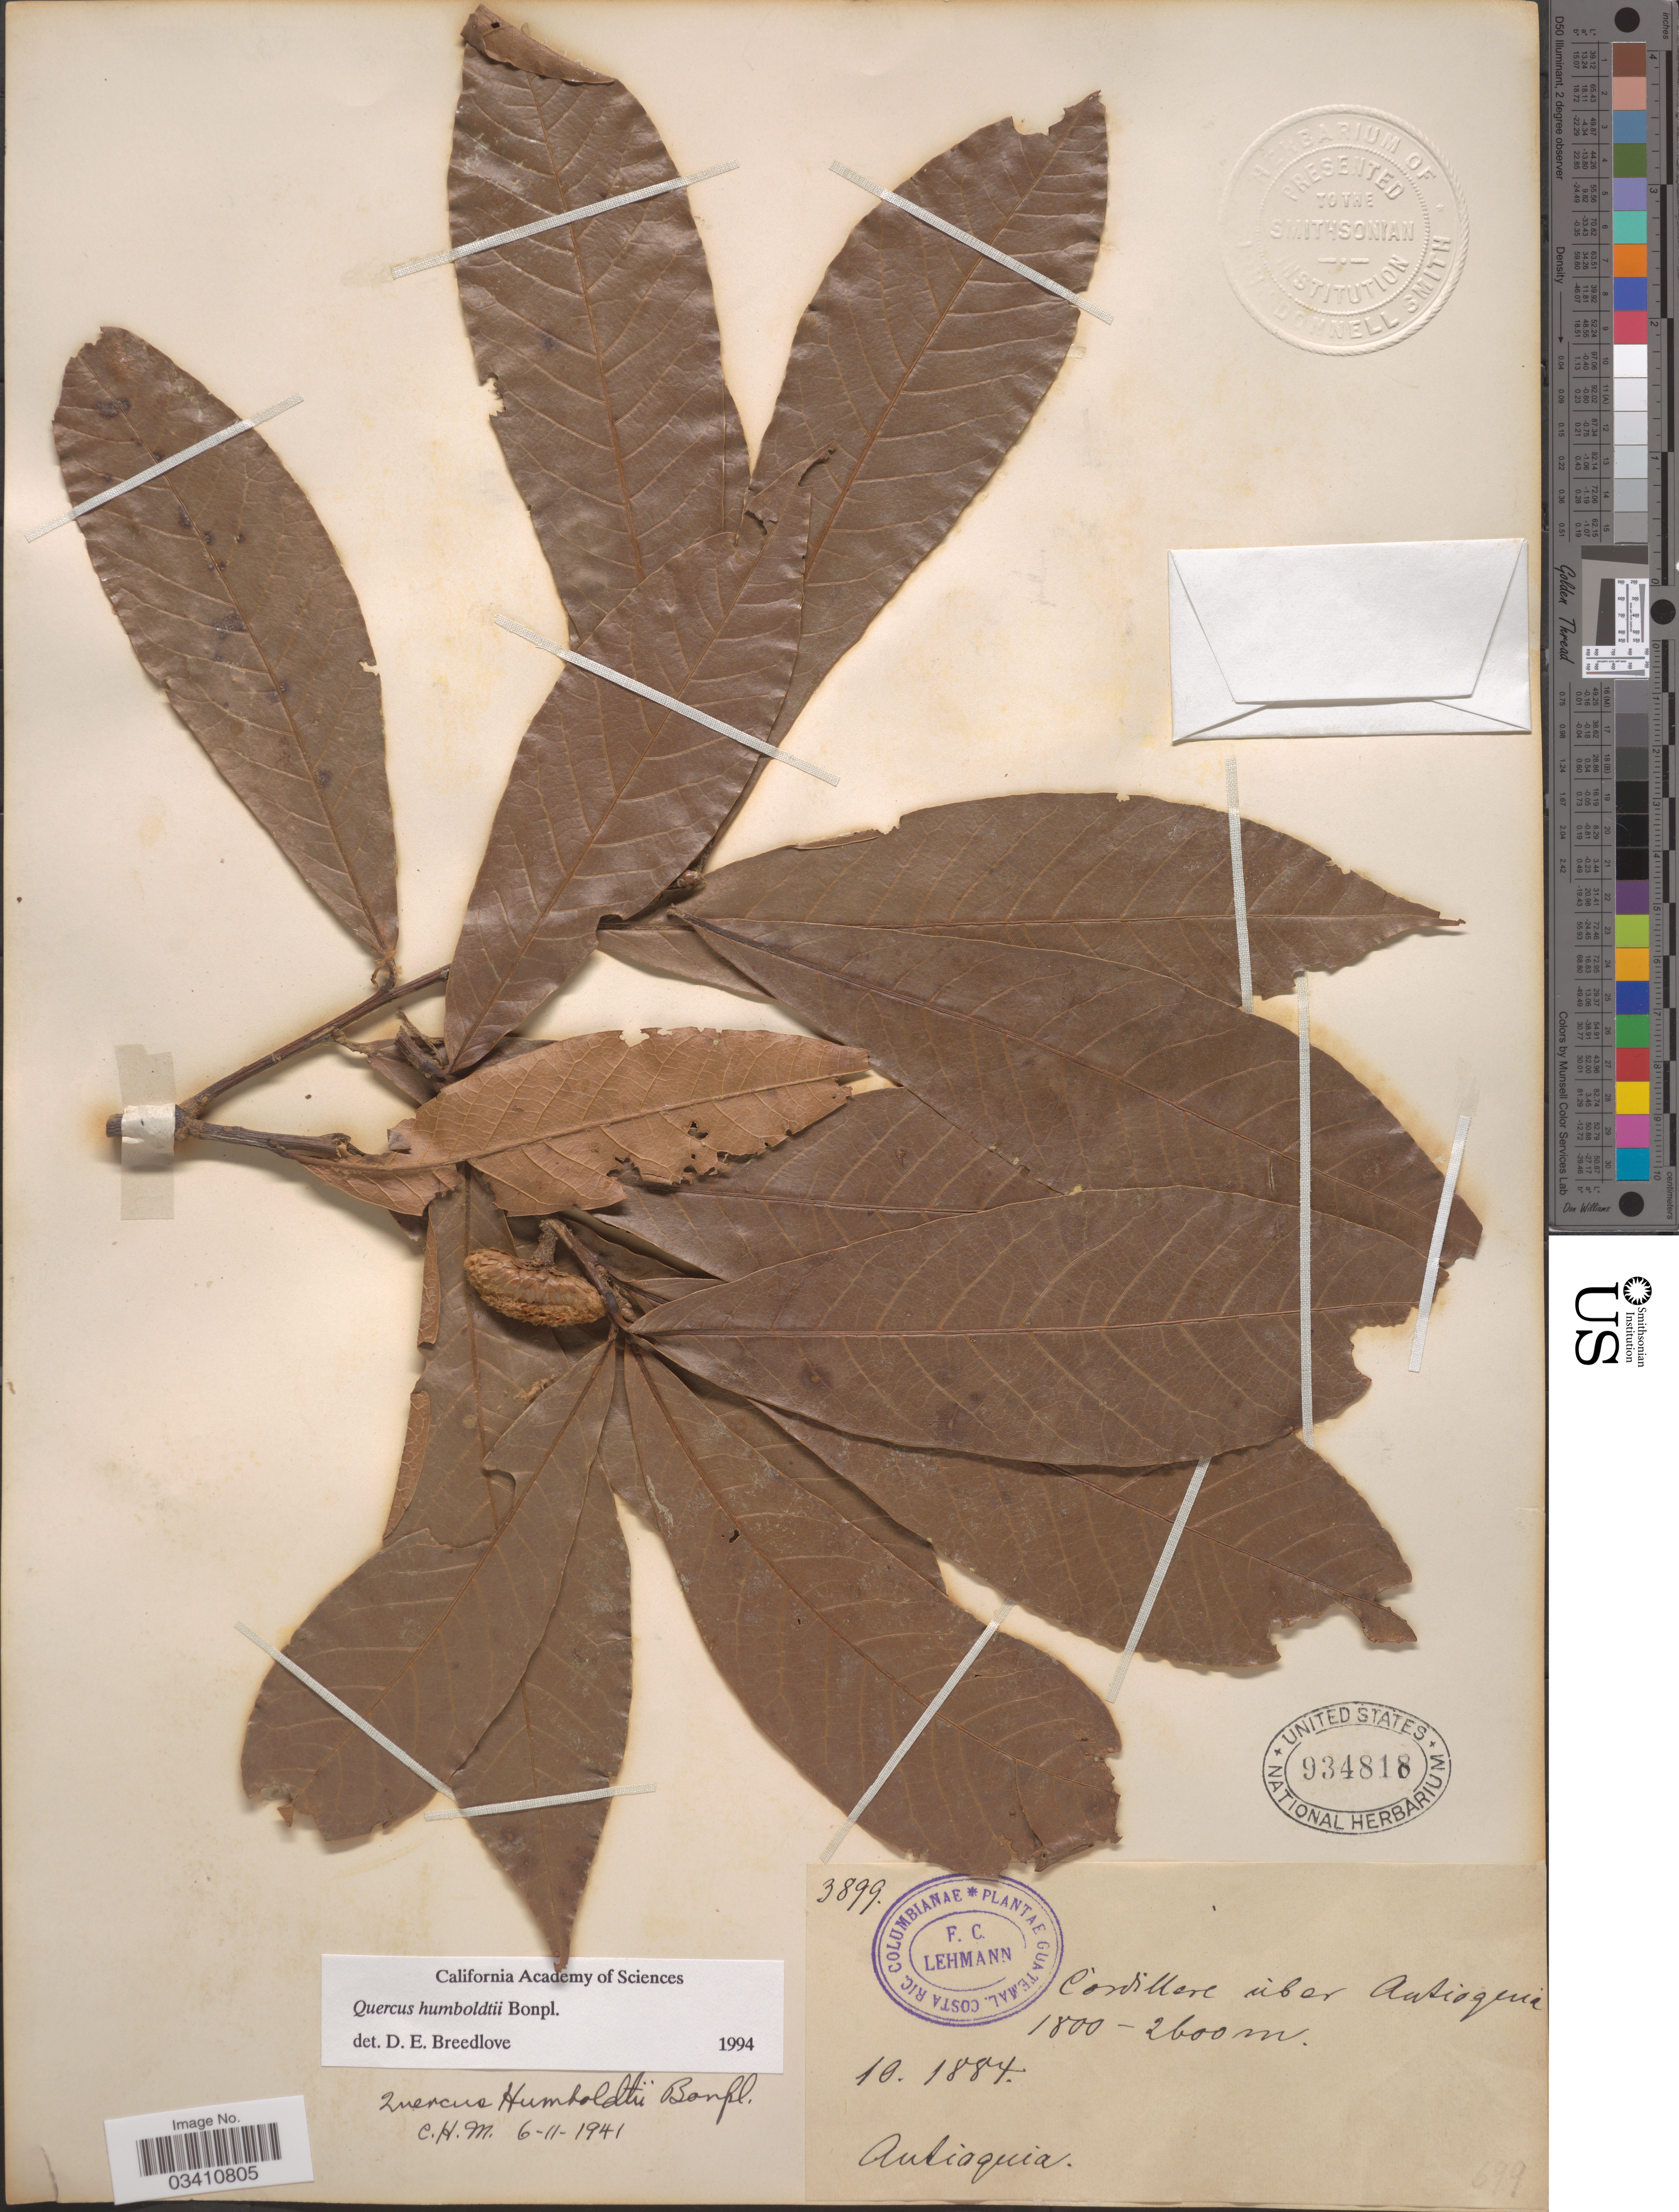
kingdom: Plantae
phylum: Tracheophyta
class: Magnoliopsida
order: Fagales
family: Fagaceae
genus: Quercus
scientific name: Quercus humboldtii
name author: Bonpl.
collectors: F. C. Lehmann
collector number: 3899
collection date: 1884-10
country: Colombia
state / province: Antioquia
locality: Cordillere úber Antioquia.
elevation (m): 1800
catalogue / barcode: US 934818